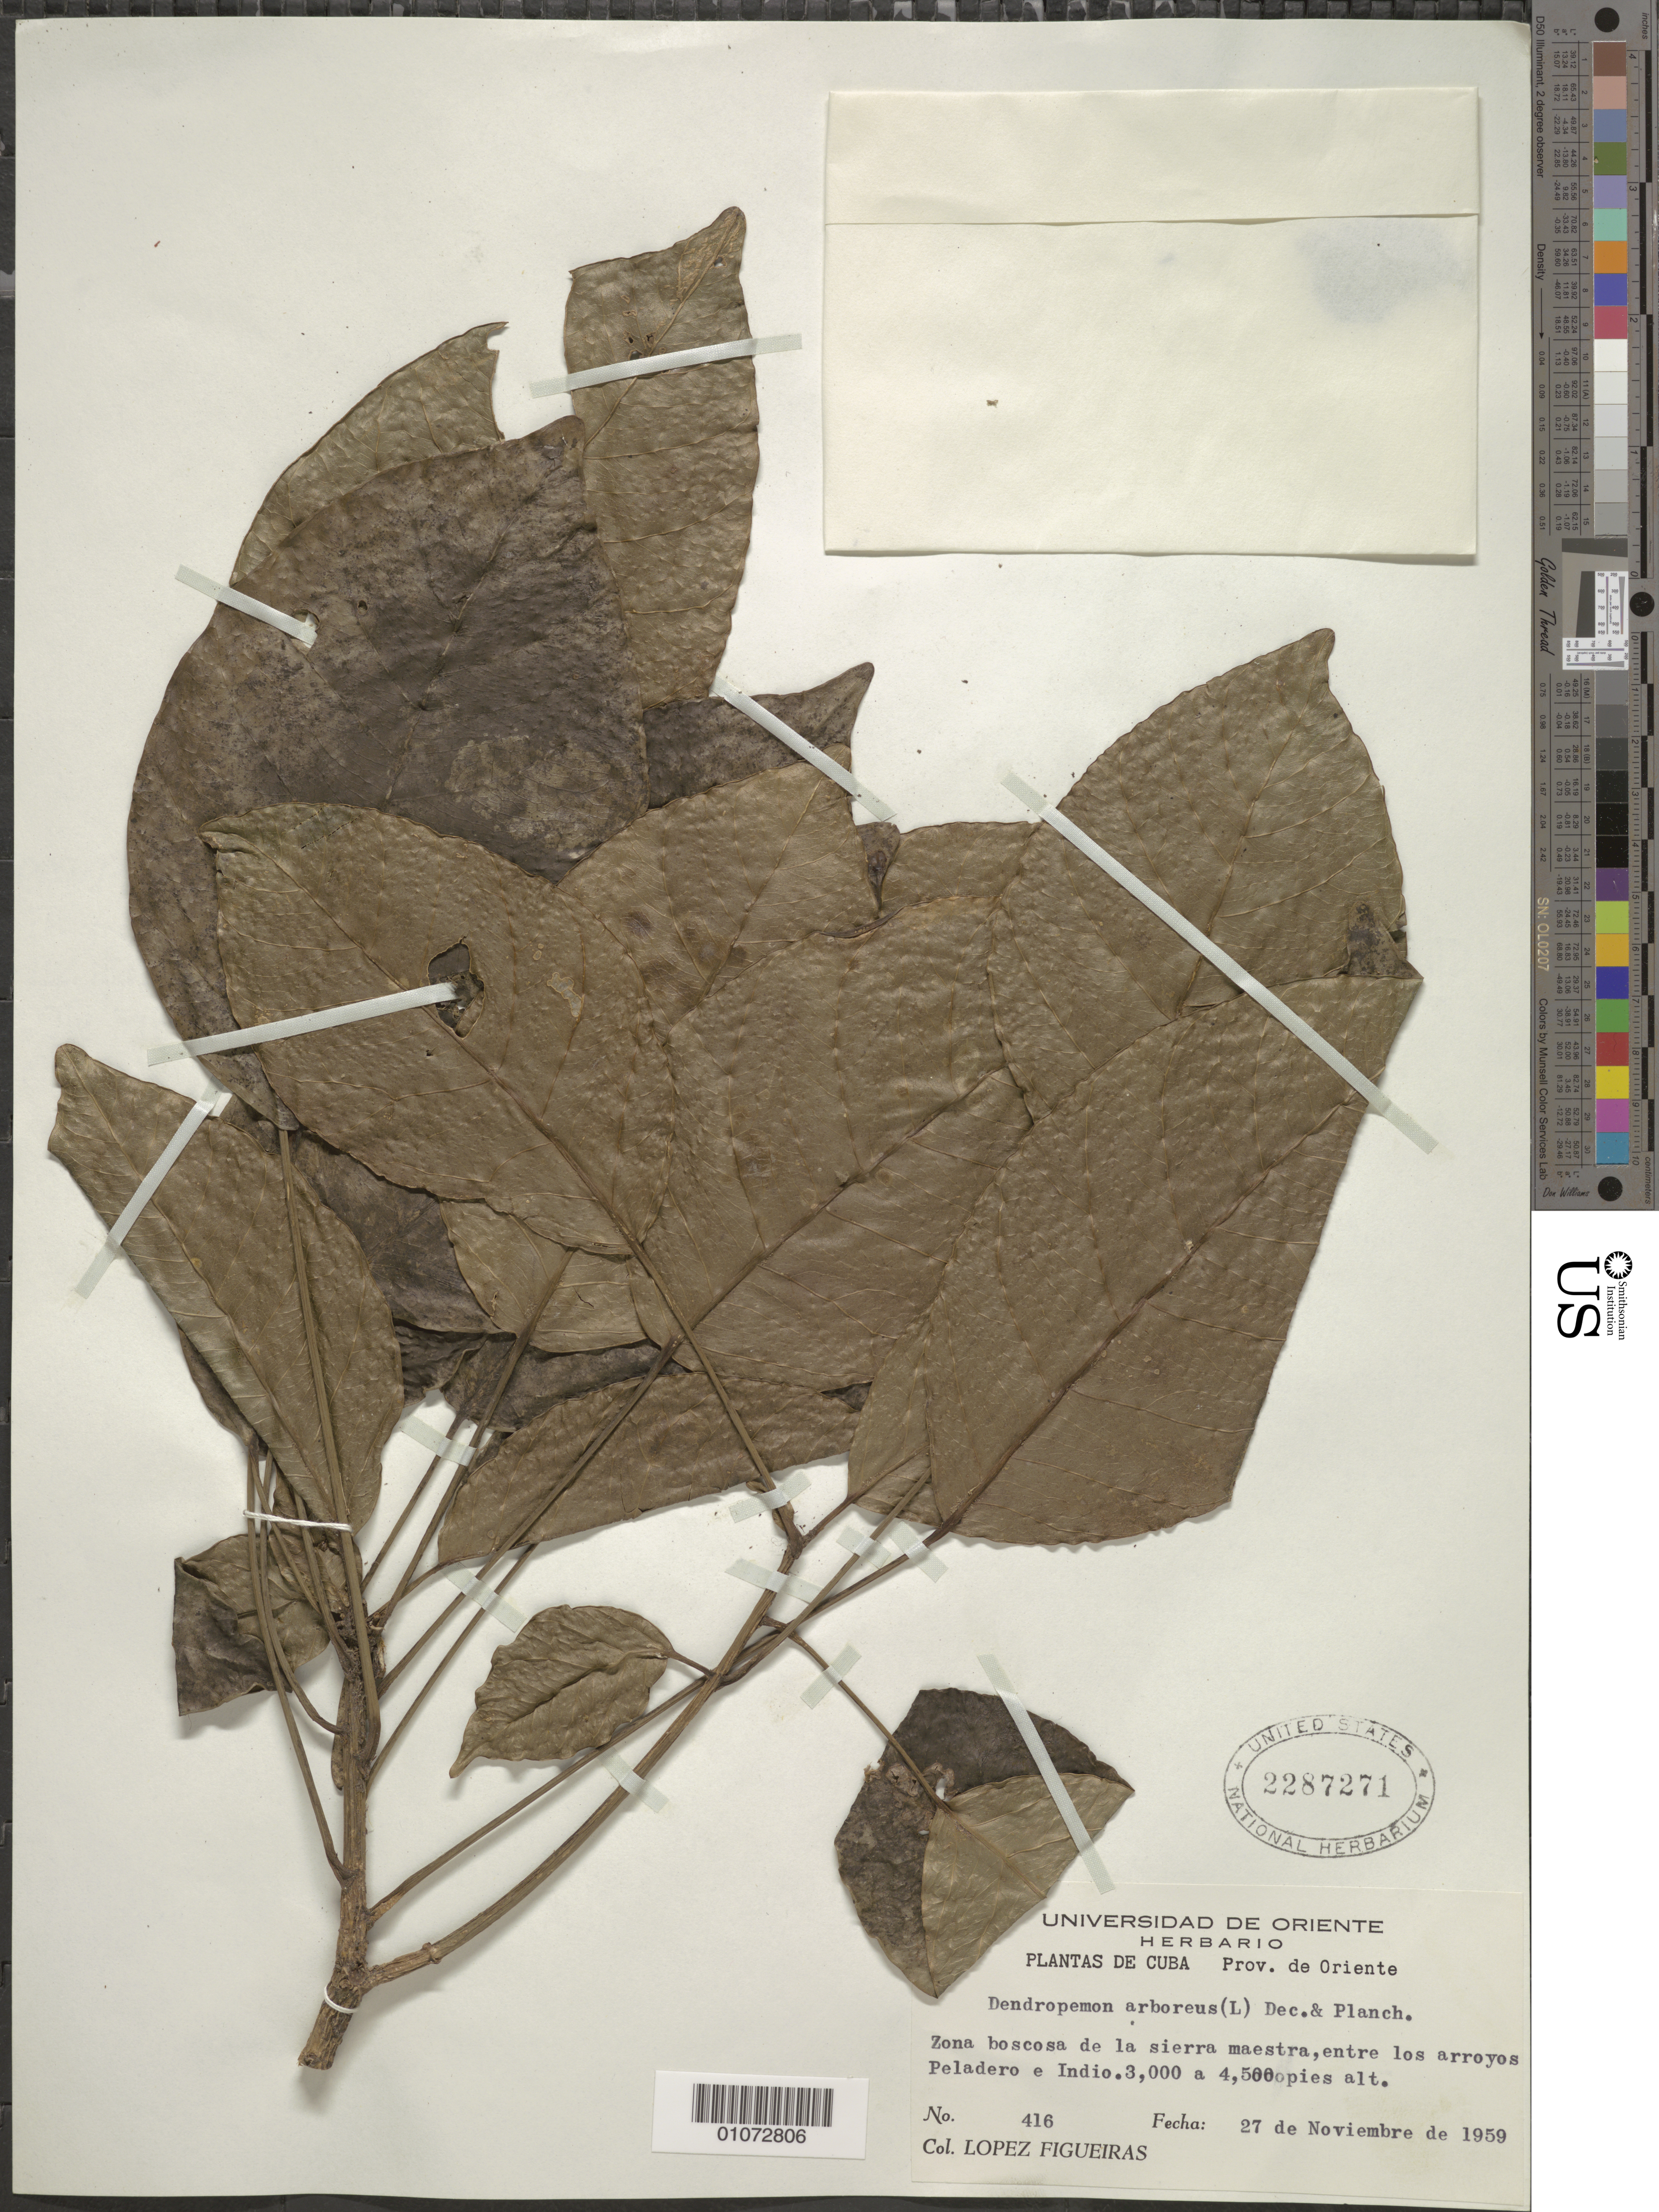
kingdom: Plantae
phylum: Tracheophyta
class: Magnoliopsida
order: Apiales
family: Araliaceae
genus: Dendropanax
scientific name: Dendropanax arboreus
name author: (L.) Decne. & Planch.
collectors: M. López Figueiras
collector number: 416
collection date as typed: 21 Nov 1959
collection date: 1959-11-21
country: Cuba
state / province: Oriente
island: Cuba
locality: Woods of the Sierra Maestra, between the Indian and Peladero streams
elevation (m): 914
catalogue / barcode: US 2287271